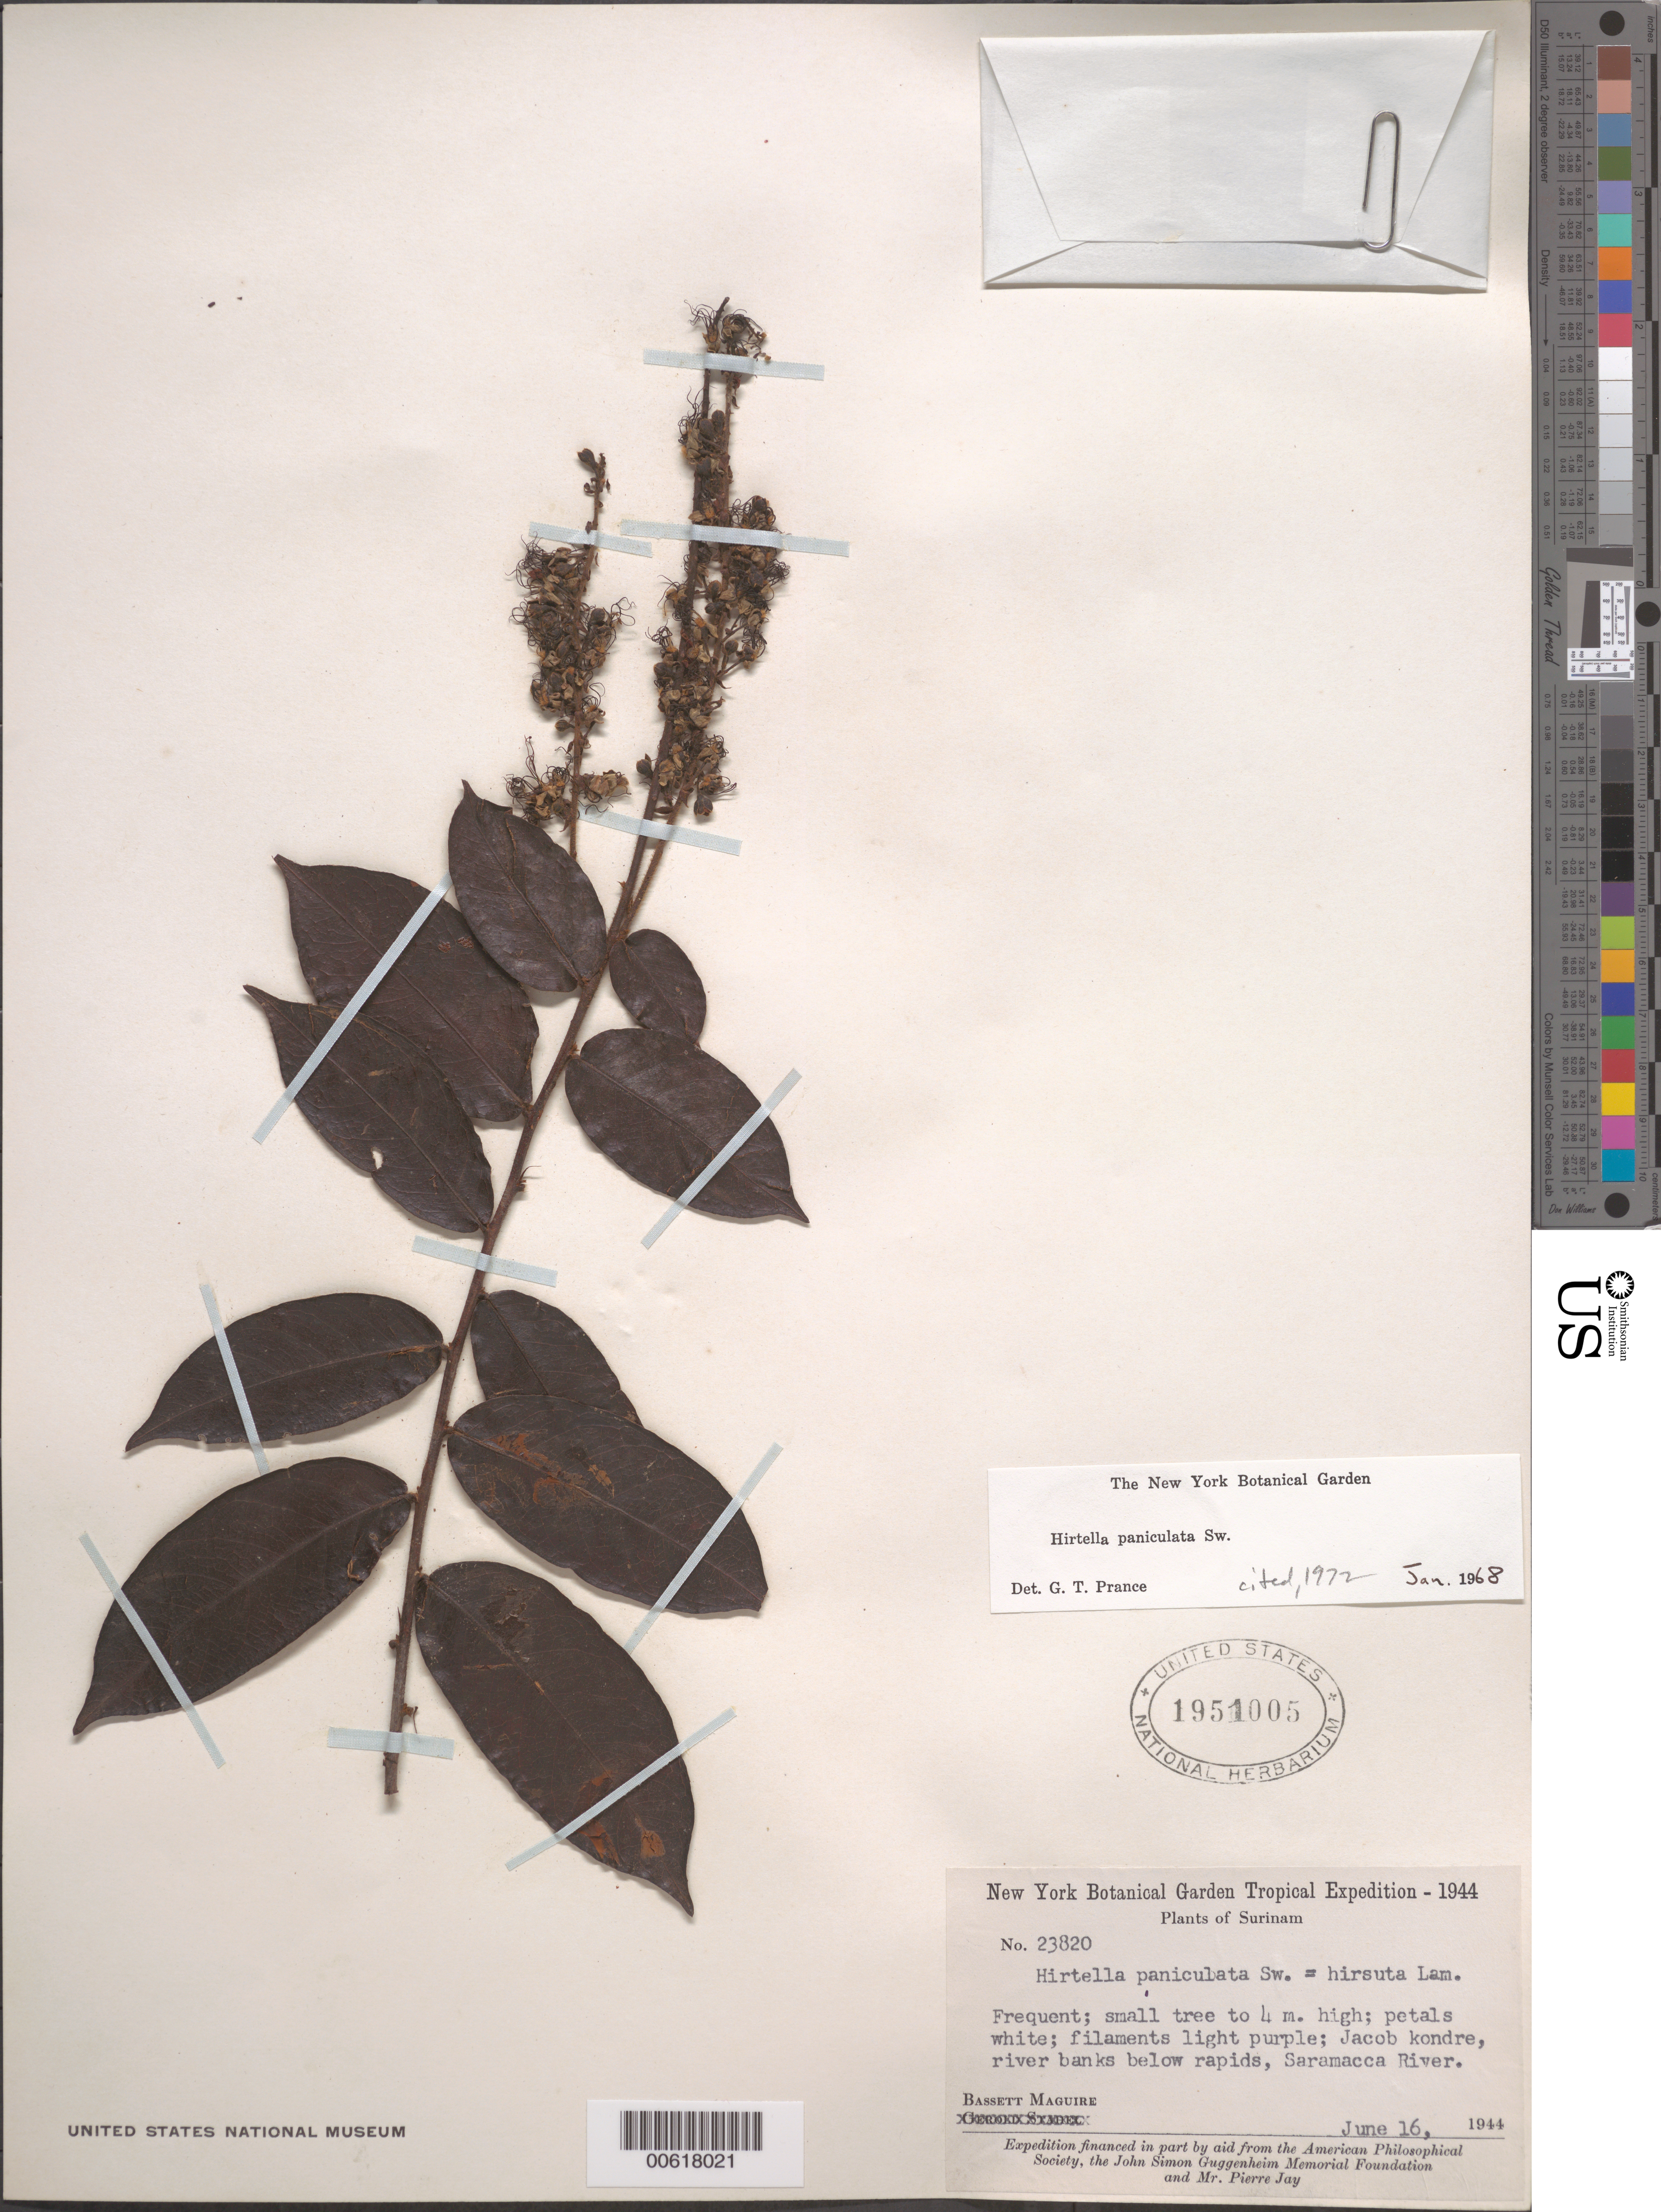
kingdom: Plantae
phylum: Tracheophyta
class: Magnoliopsida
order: Malpighiales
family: Chrysobalanaceae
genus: Hirtella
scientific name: Hirtella paniculata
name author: Sw.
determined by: Prance, G. T.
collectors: B. Maguire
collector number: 23820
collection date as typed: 16-Jun-44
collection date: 1944-06-16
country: Suriname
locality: Jacob Kondre village, Saramacca River headwaters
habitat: River banks, below rapids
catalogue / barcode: US 1951005